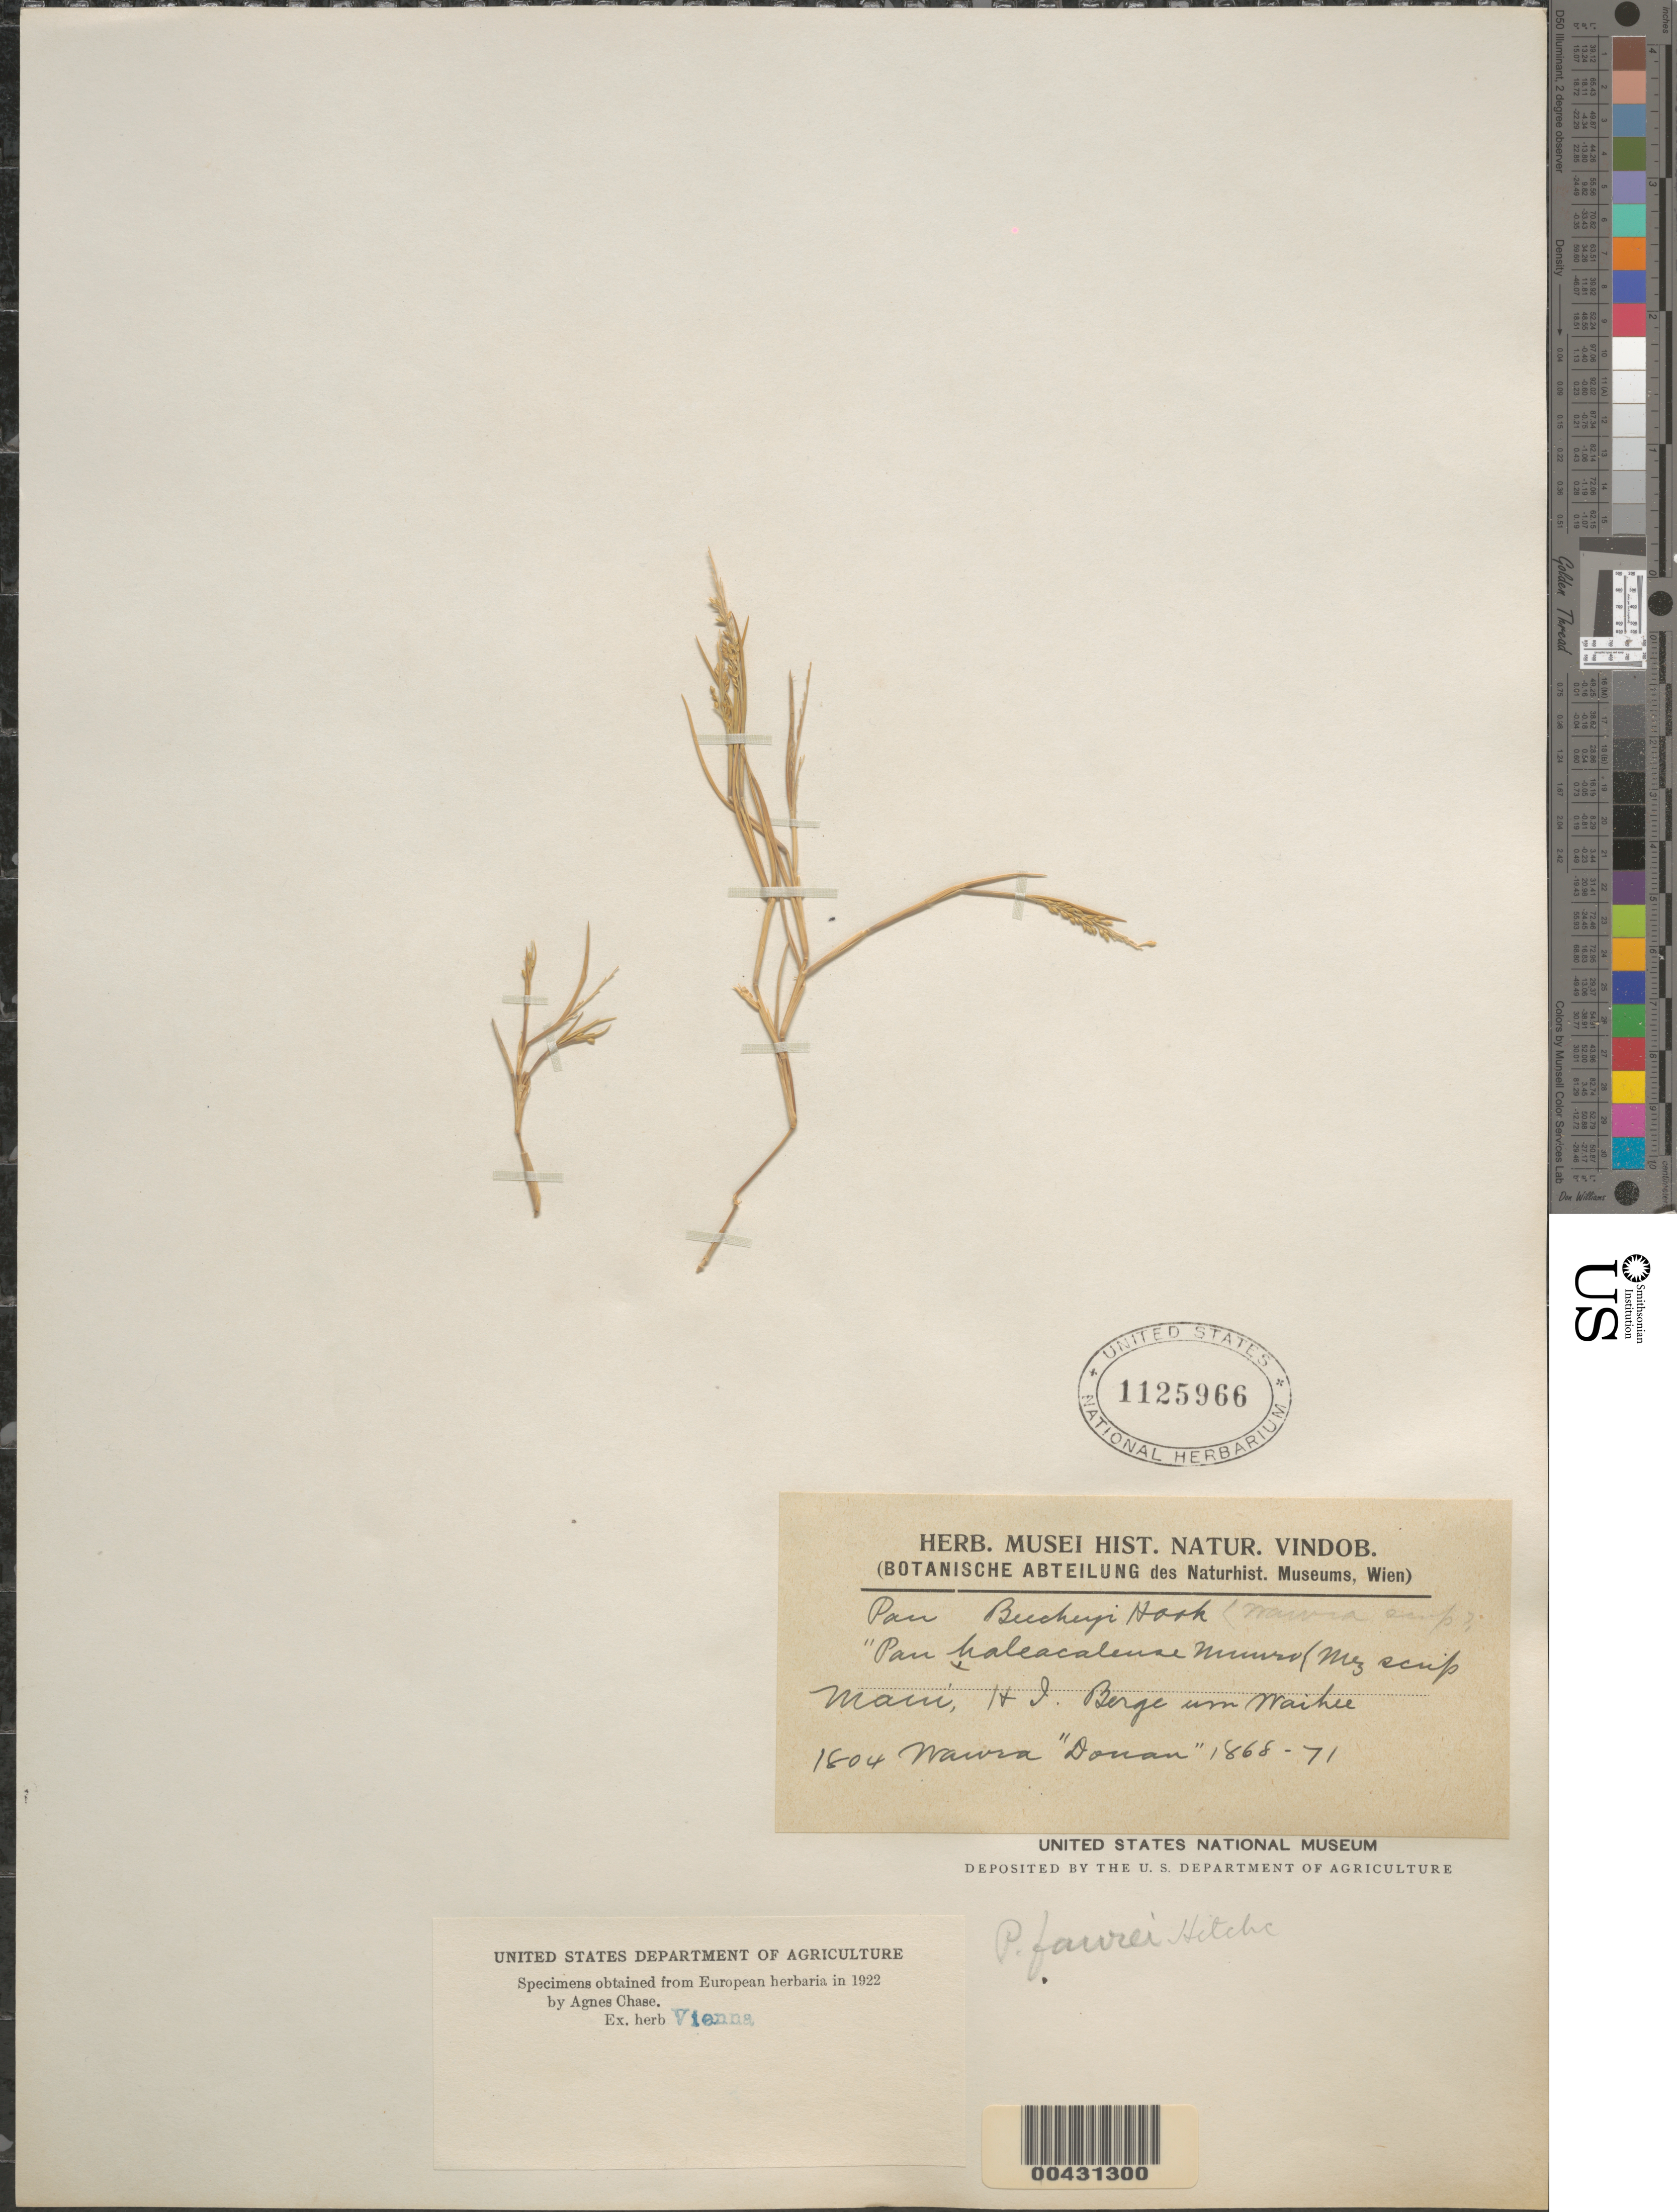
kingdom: Plantae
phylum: Tracheophyta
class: Liliopsida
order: Poales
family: Poaceae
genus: Panicum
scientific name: Panicum fauriei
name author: Hitchc.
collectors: ex herb. Vienna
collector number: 1804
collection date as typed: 1868 to 1871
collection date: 1868/1871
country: United States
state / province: Hawaii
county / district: Maui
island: Maui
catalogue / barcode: US 1125966